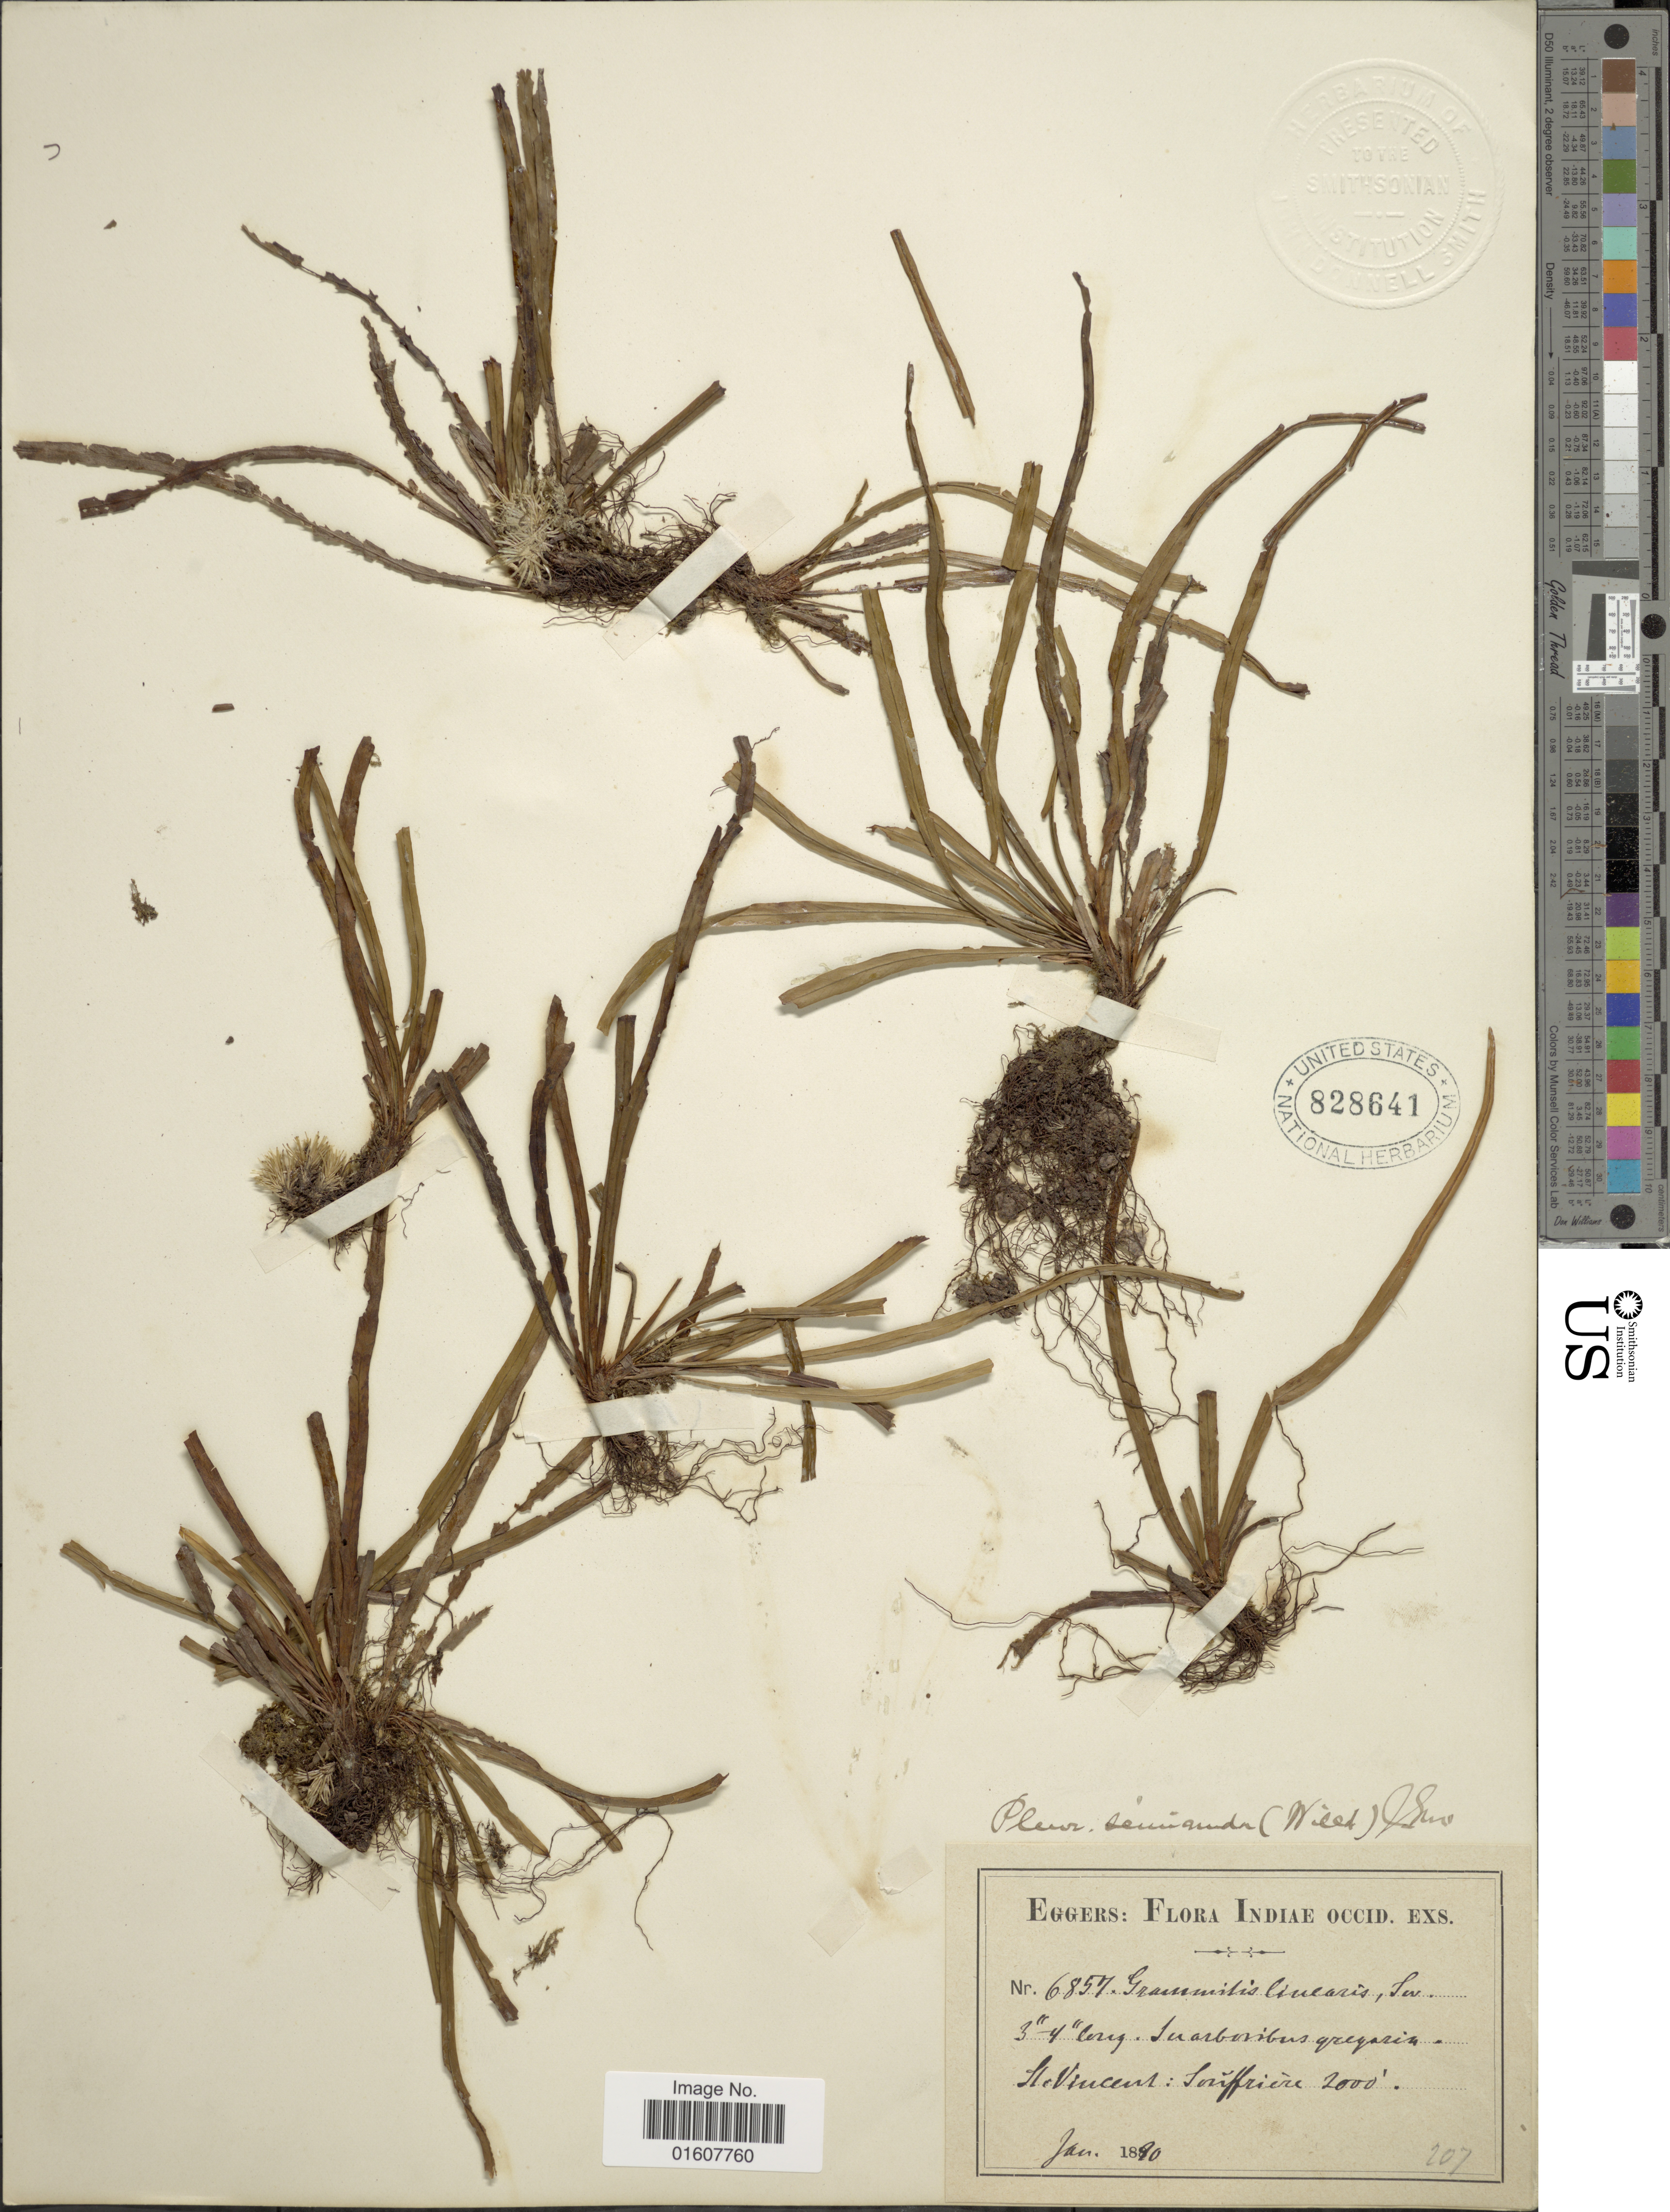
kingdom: Plantae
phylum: Tracheophyta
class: Polypodiopsida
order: Polypodiales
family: Polypodiaceae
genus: Cochlidium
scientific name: Cochlidium seminudum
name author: (Willd.) Maxon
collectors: -. Eggers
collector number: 6857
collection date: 1890-01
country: St. Vincent - Grenadines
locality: St Vincent: [illegible text]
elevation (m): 610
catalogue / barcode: US 828641